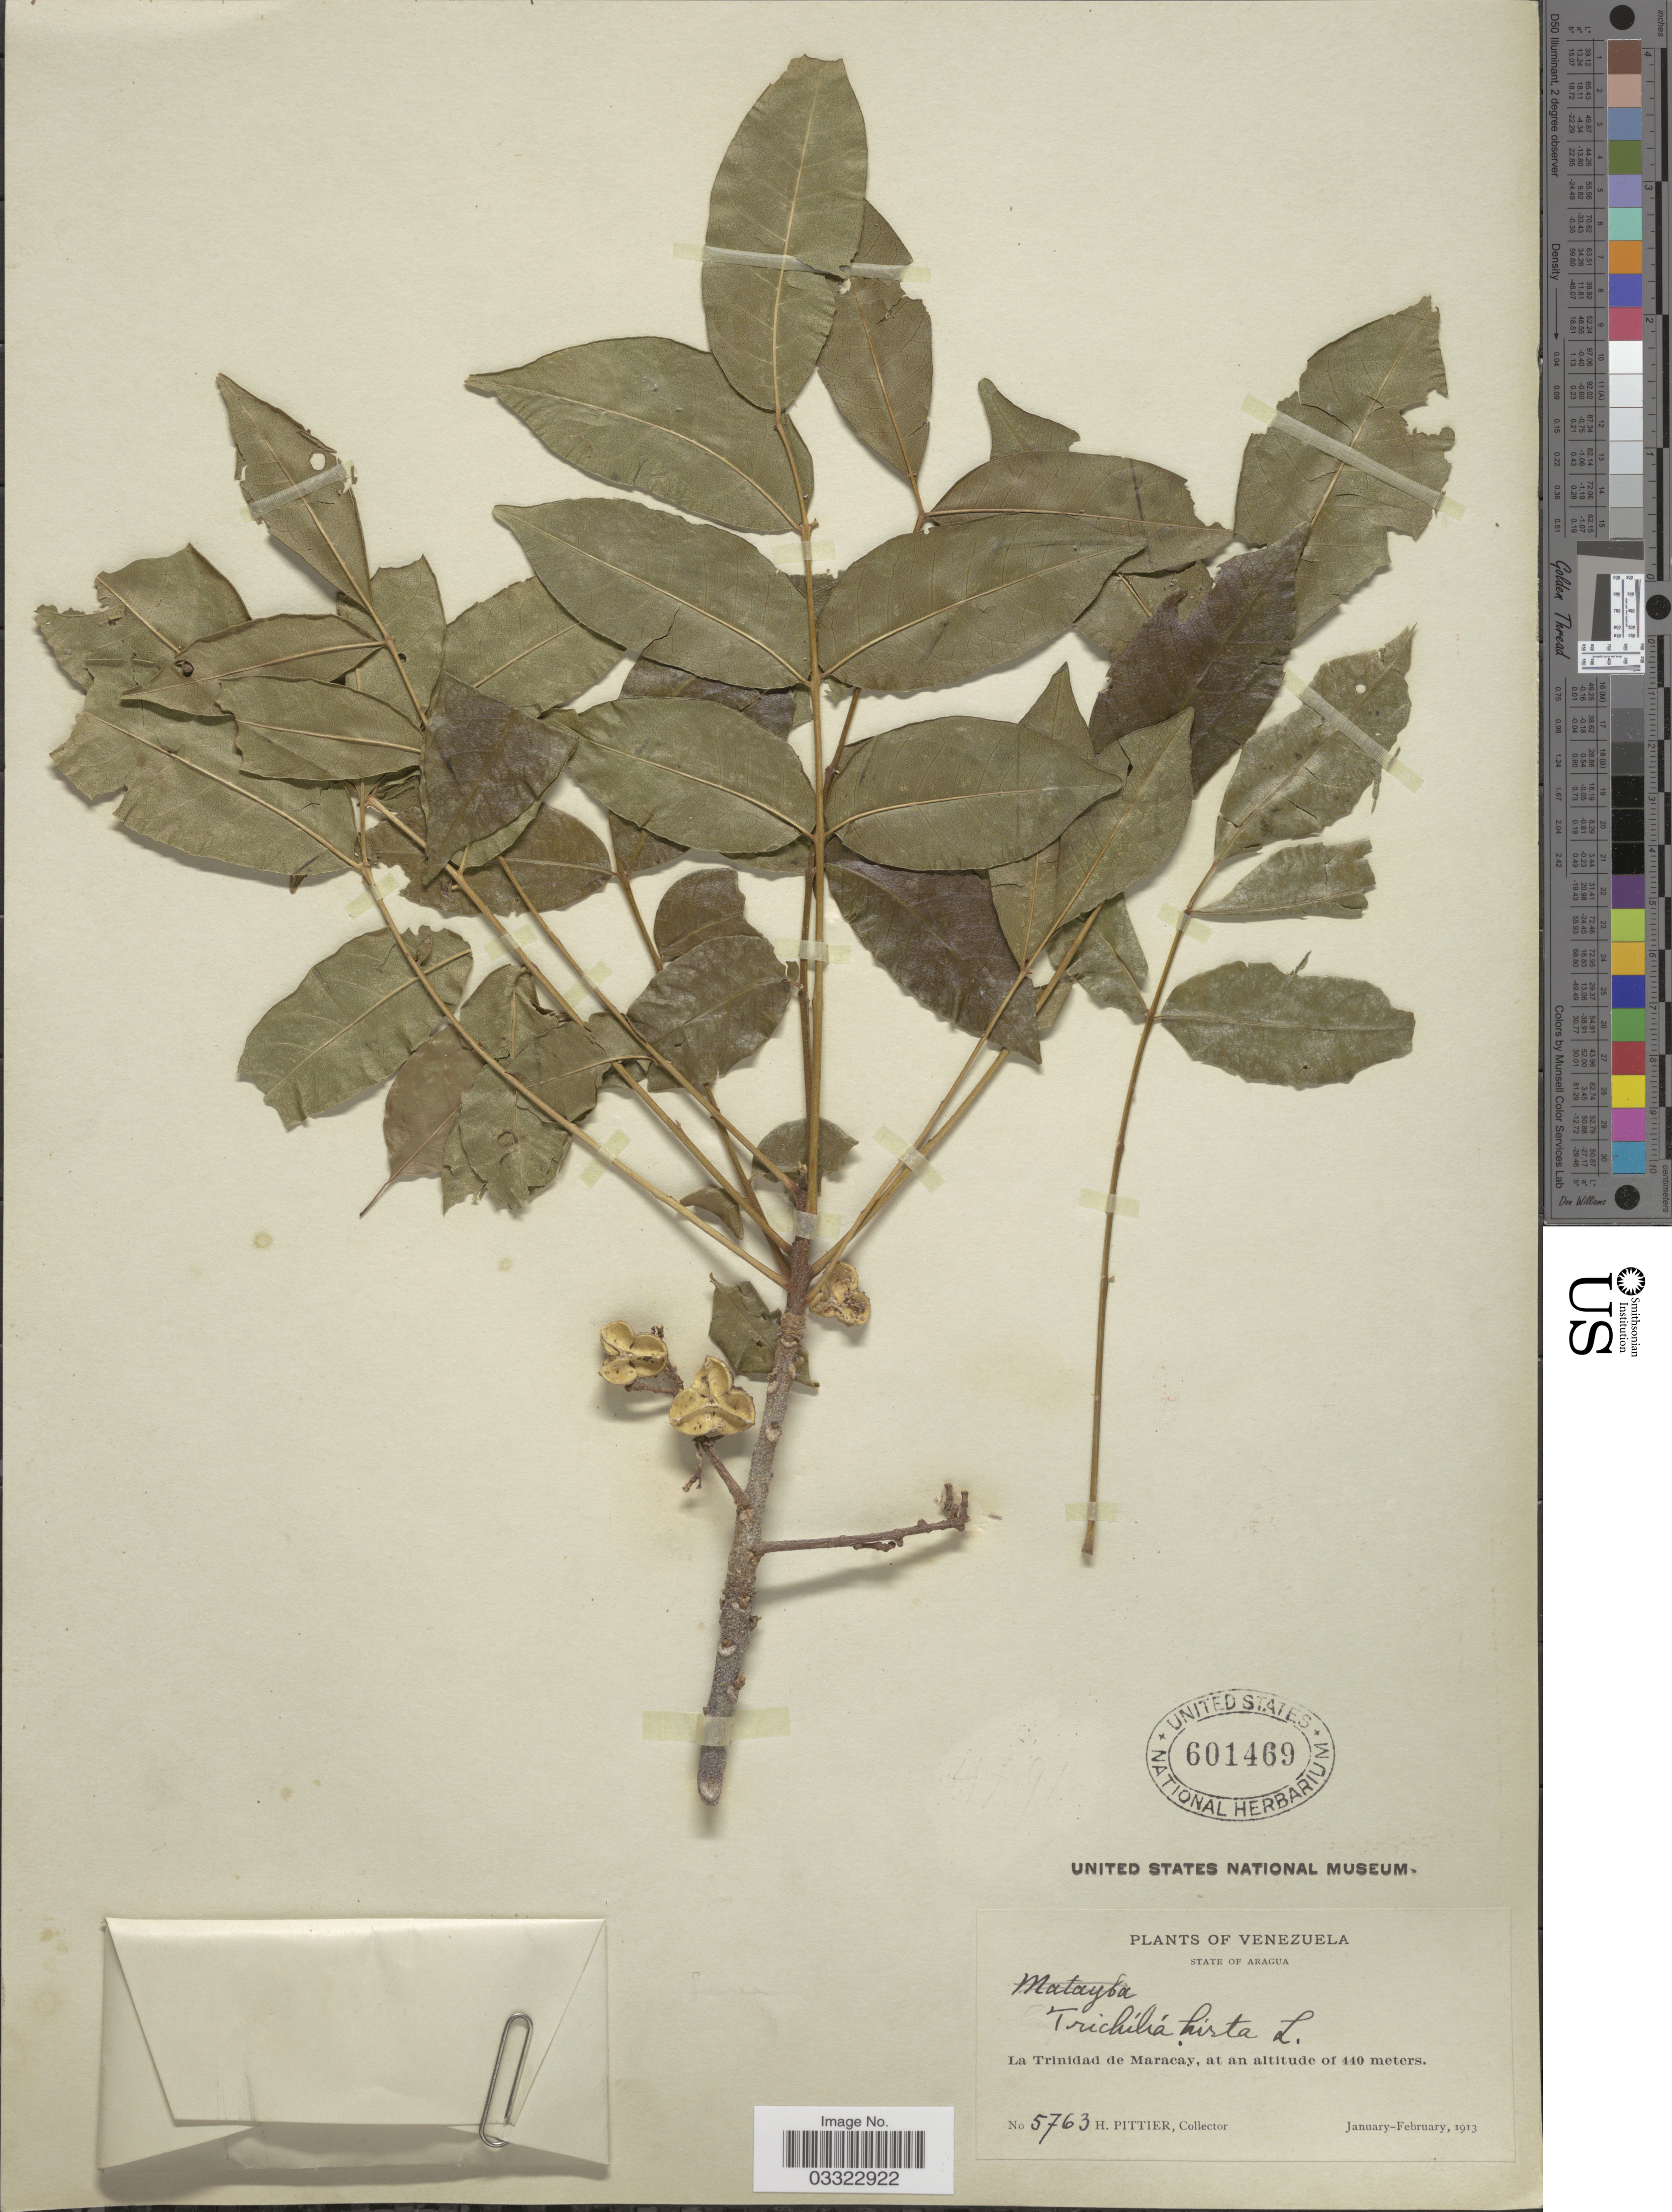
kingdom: Plantae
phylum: Tracheophyta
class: Magnoliopsida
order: Sapindales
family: Meliaceae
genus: Trichilia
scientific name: Trichilia hirta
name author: L.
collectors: H. F. Pittier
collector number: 5763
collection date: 1913-01/1913-02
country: Venezuela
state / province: Aragua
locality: La Trinidad de Maracay.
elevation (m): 440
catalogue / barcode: US 601469